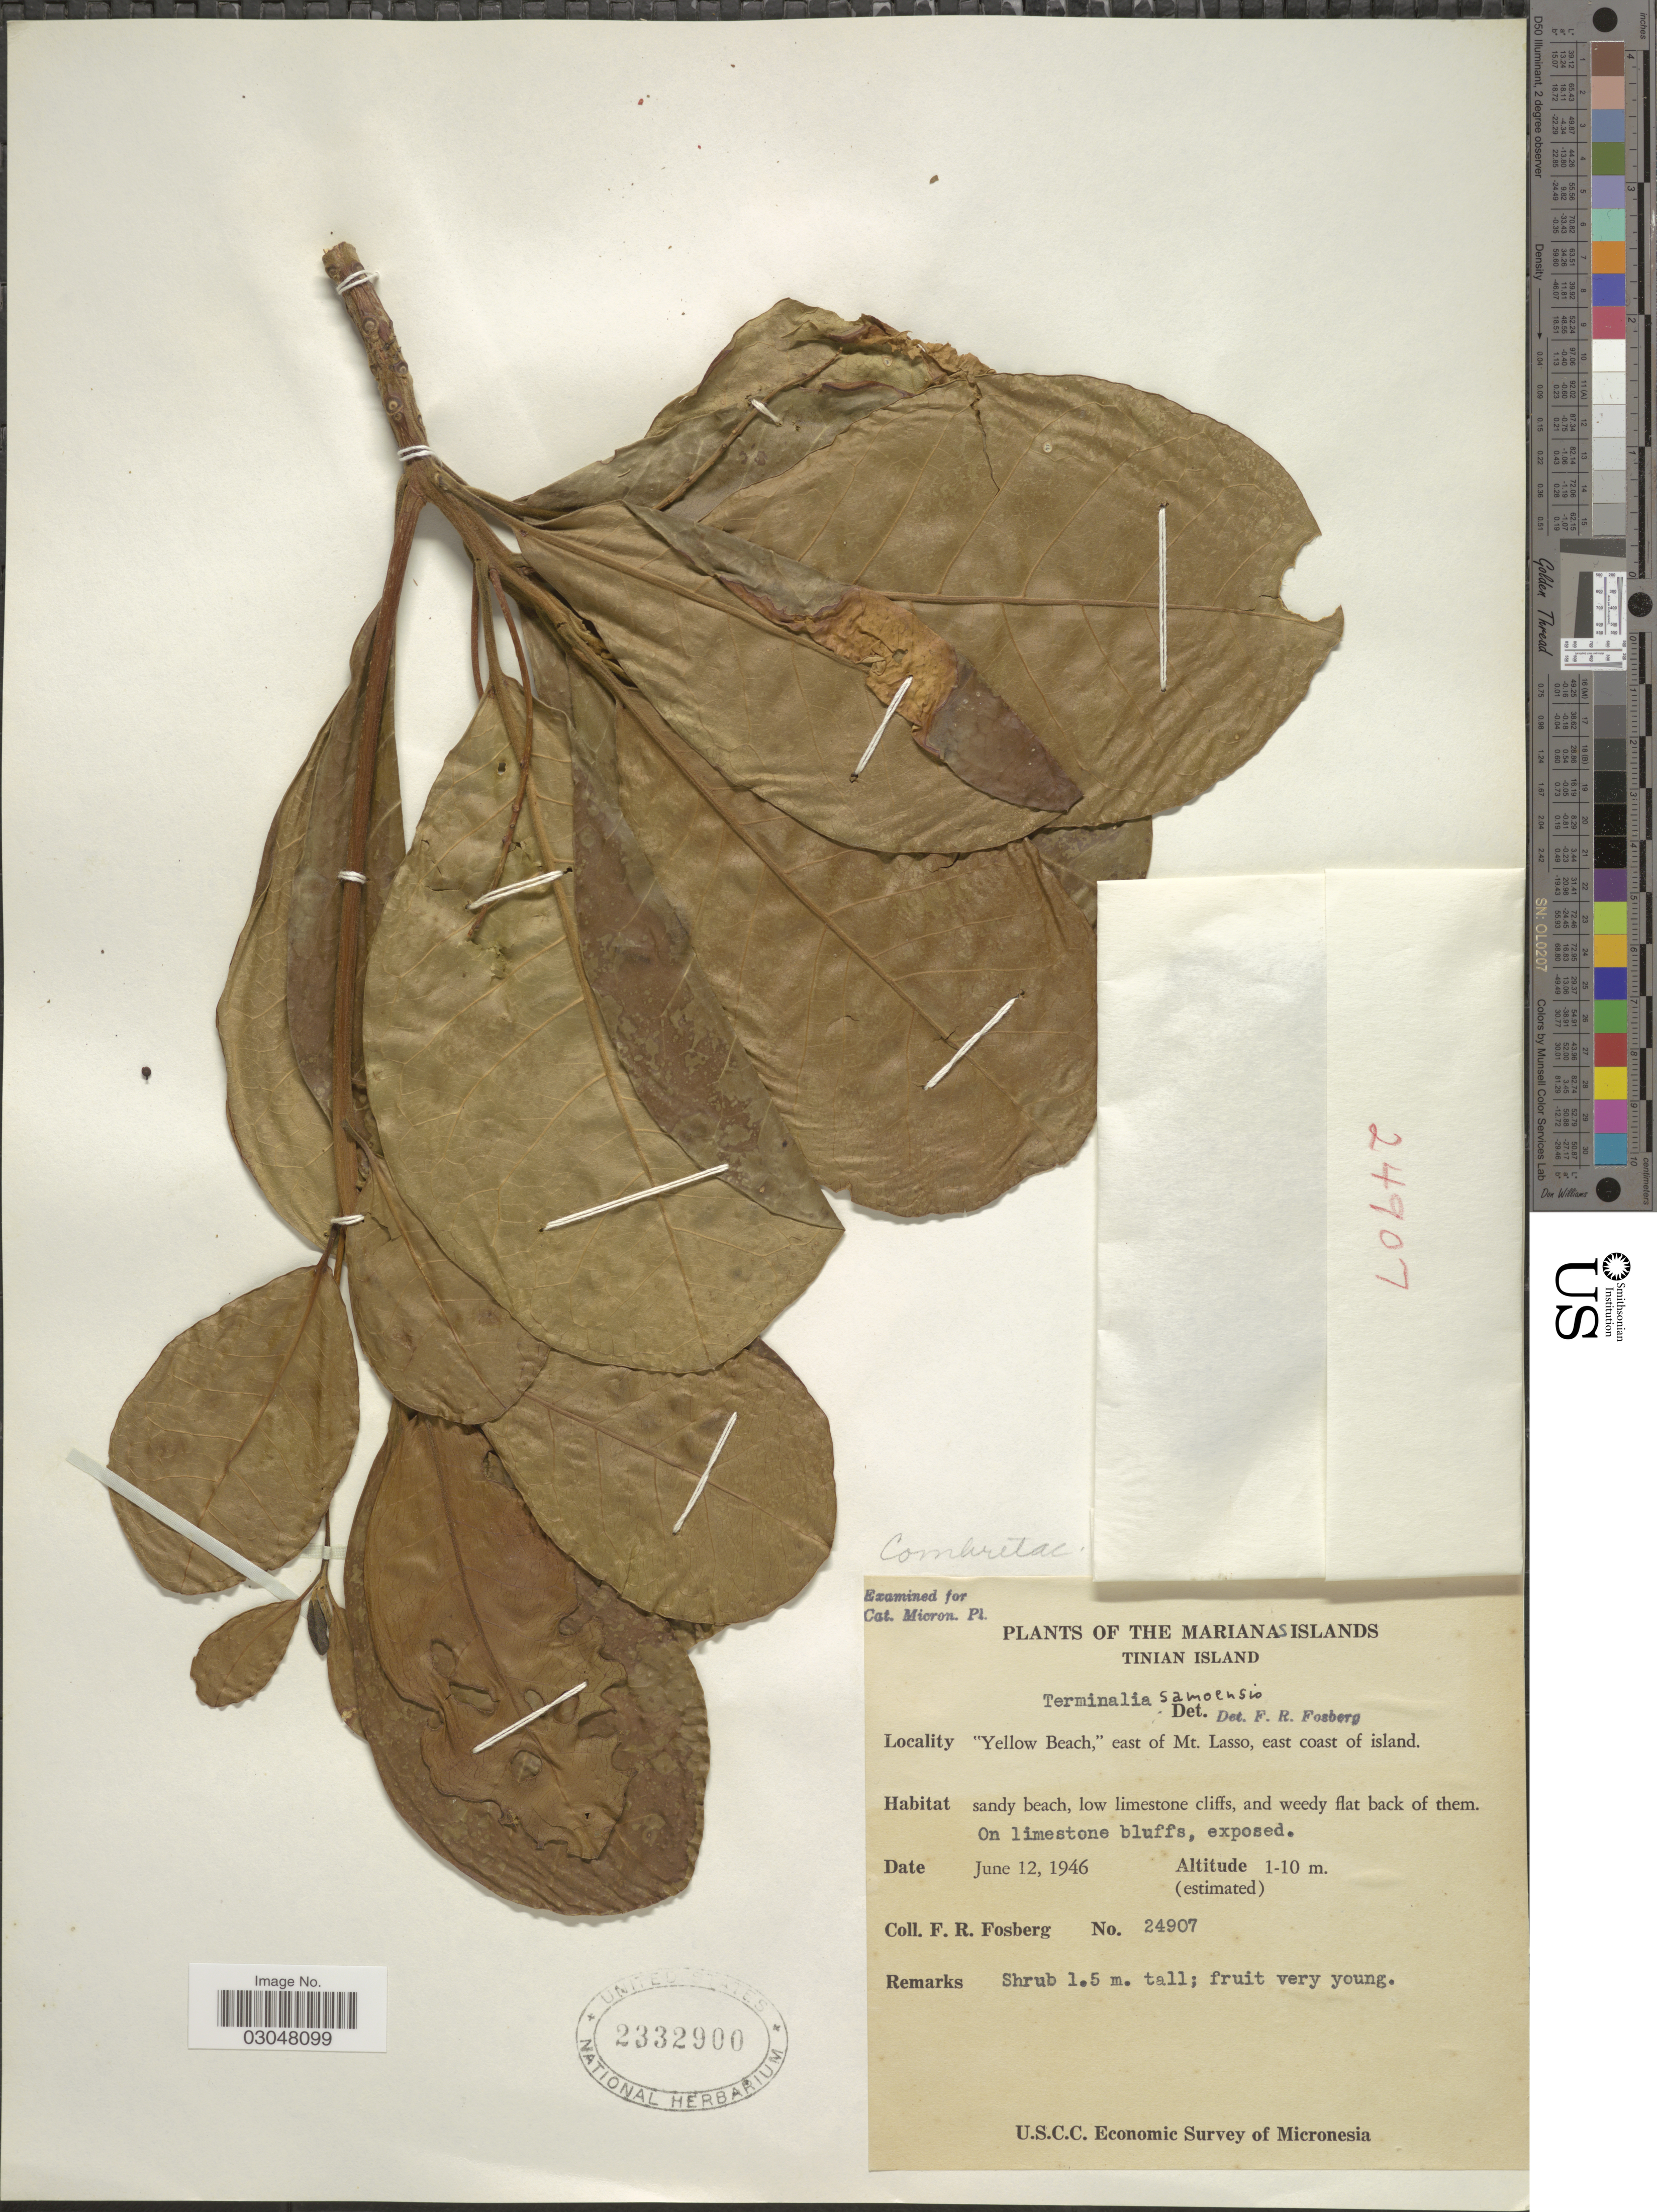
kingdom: Plantae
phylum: Tracheophyta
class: Magnoliopsida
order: Myrtales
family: Combretaceae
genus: Terminalia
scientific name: Terminalia samoensis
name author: Rech.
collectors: F. R. Fosberg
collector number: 24907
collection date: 1946-06-12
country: Northern Mariana Islands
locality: The Marianas Islands. Tinian Island. "Yellow Beach," east of Mt. Lasso, east coast of island. Micronesia.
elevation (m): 1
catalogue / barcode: US 2332900